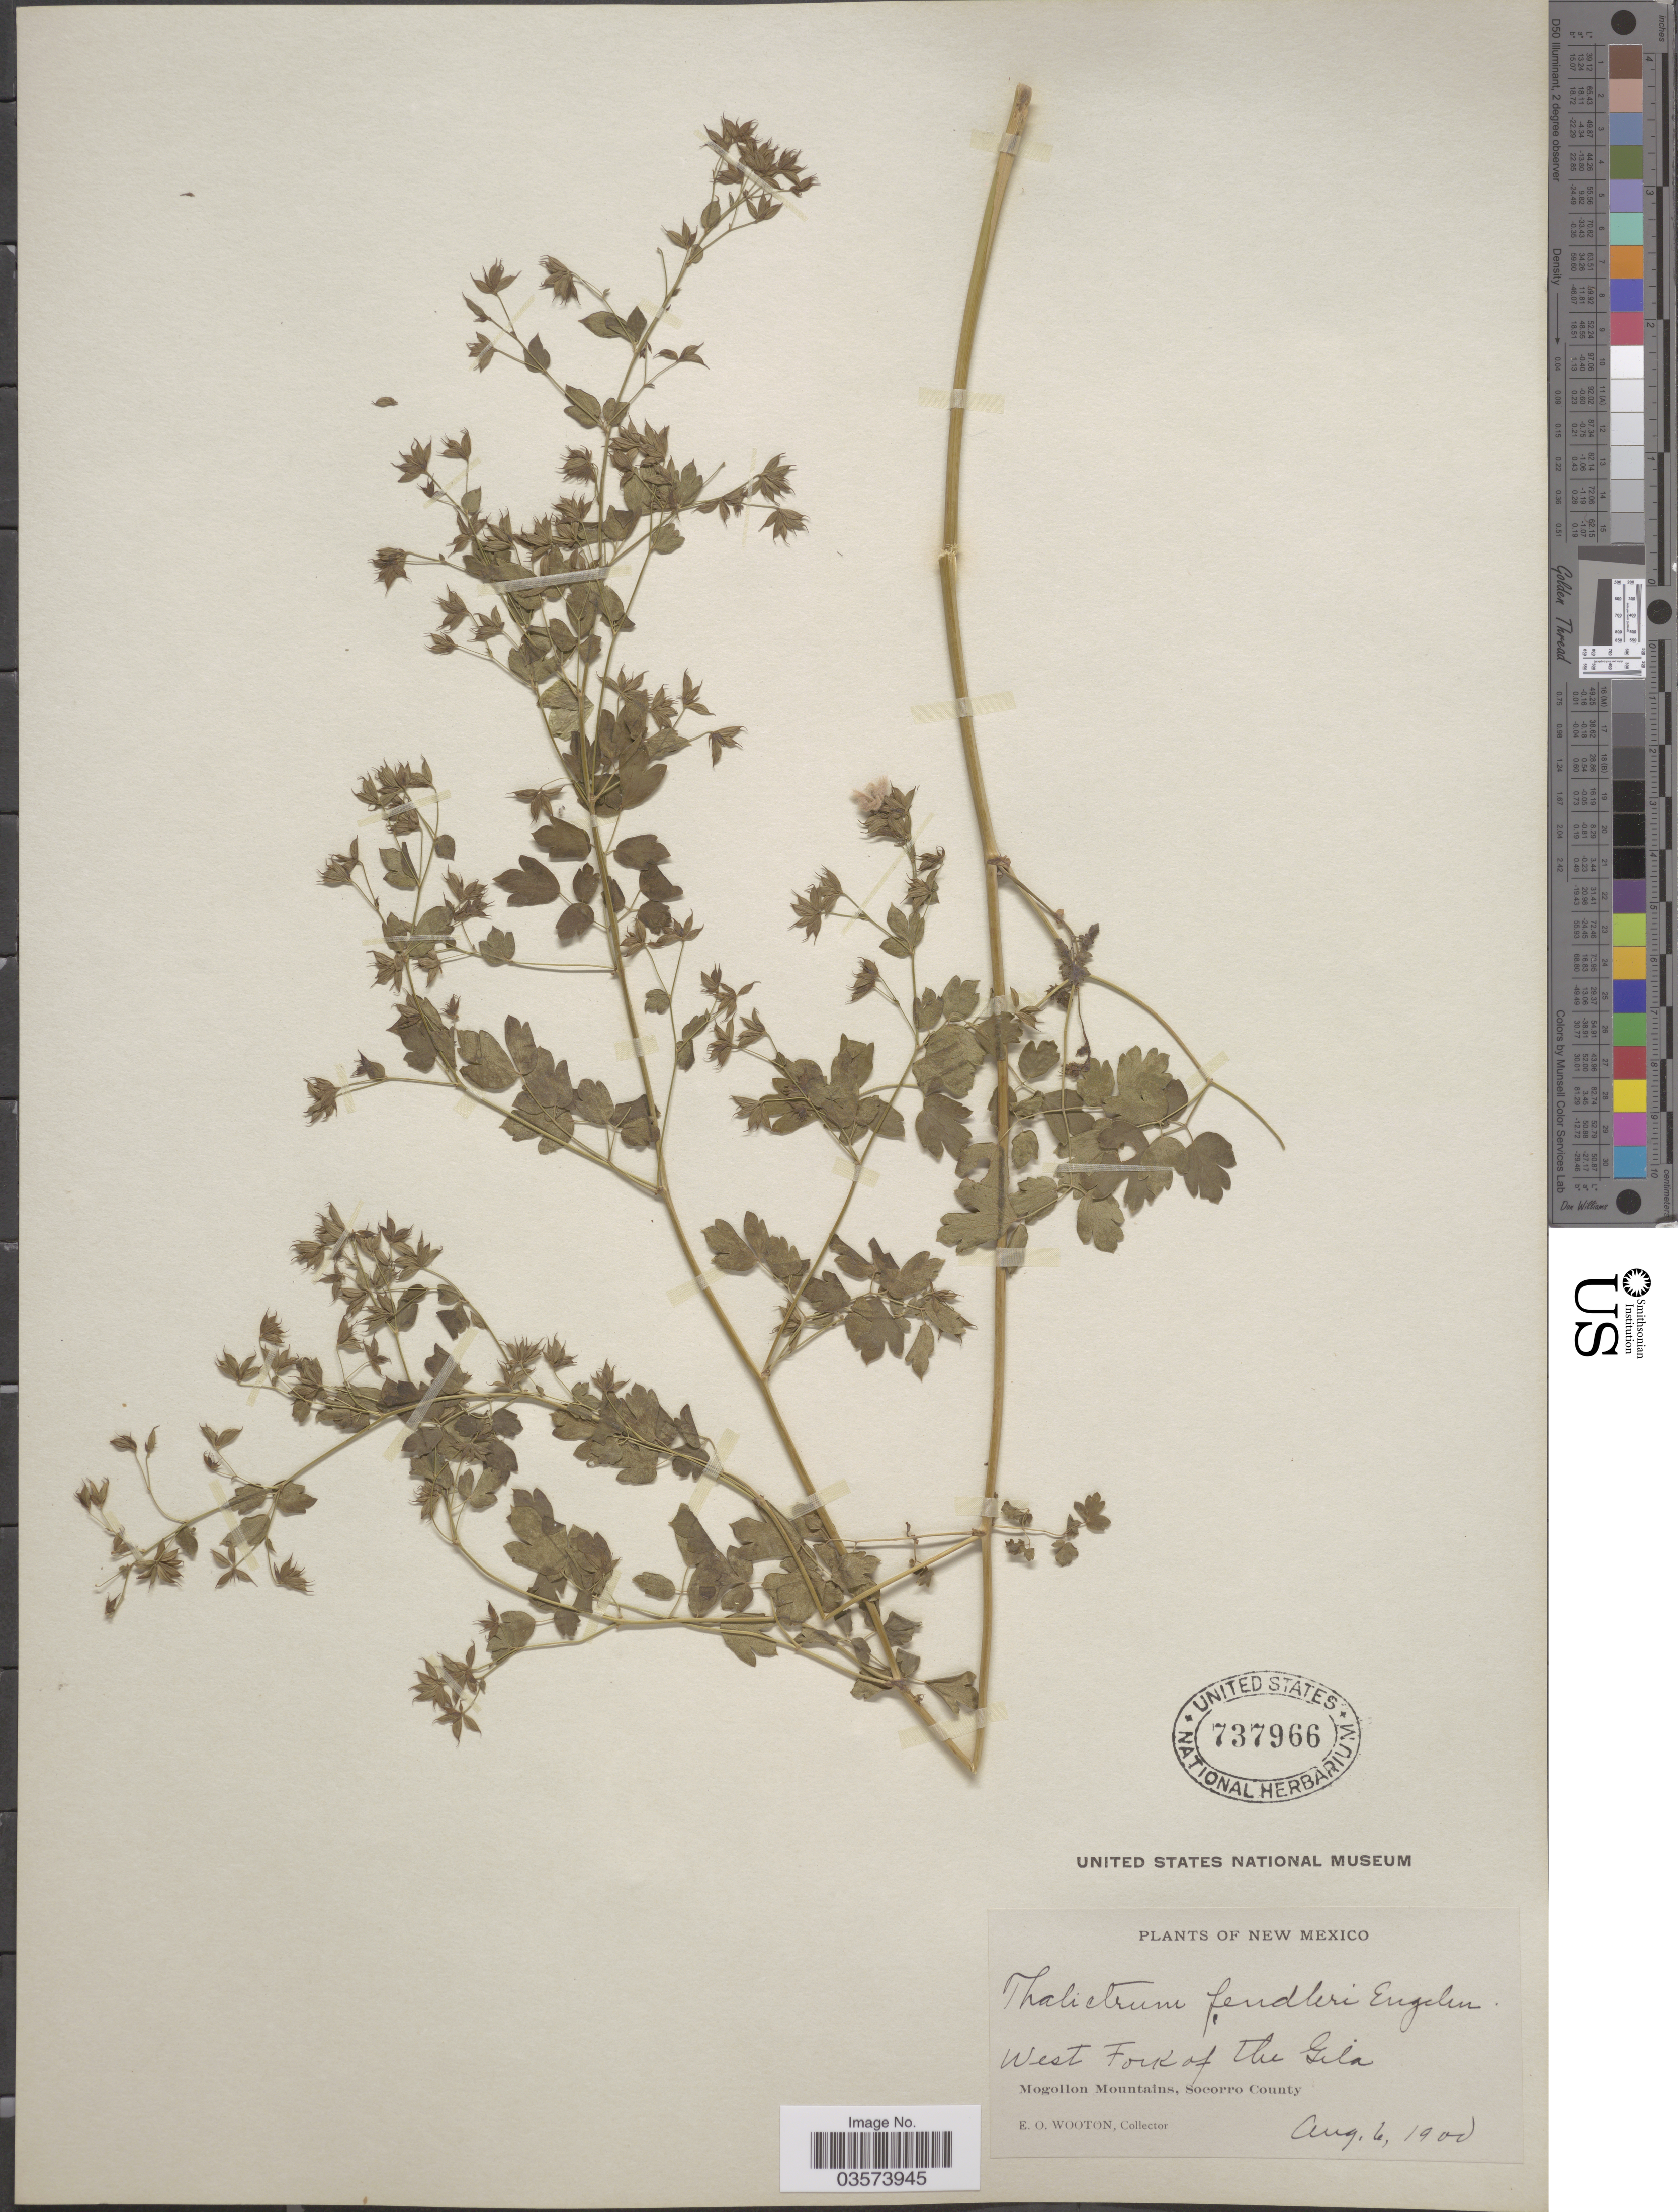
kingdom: Plantae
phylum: Tracheophyta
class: Magnoliopsida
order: Ranunculales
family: Ranunculaceae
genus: Thalictrum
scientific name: Thalictrum fendleri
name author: Engelm. ex A. Gray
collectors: E. O. Wooton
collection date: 1900-08-06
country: United States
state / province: New Mexico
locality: West Fork of the Gila. Mogollon Mountains, Socorro County.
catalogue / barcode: US 737966